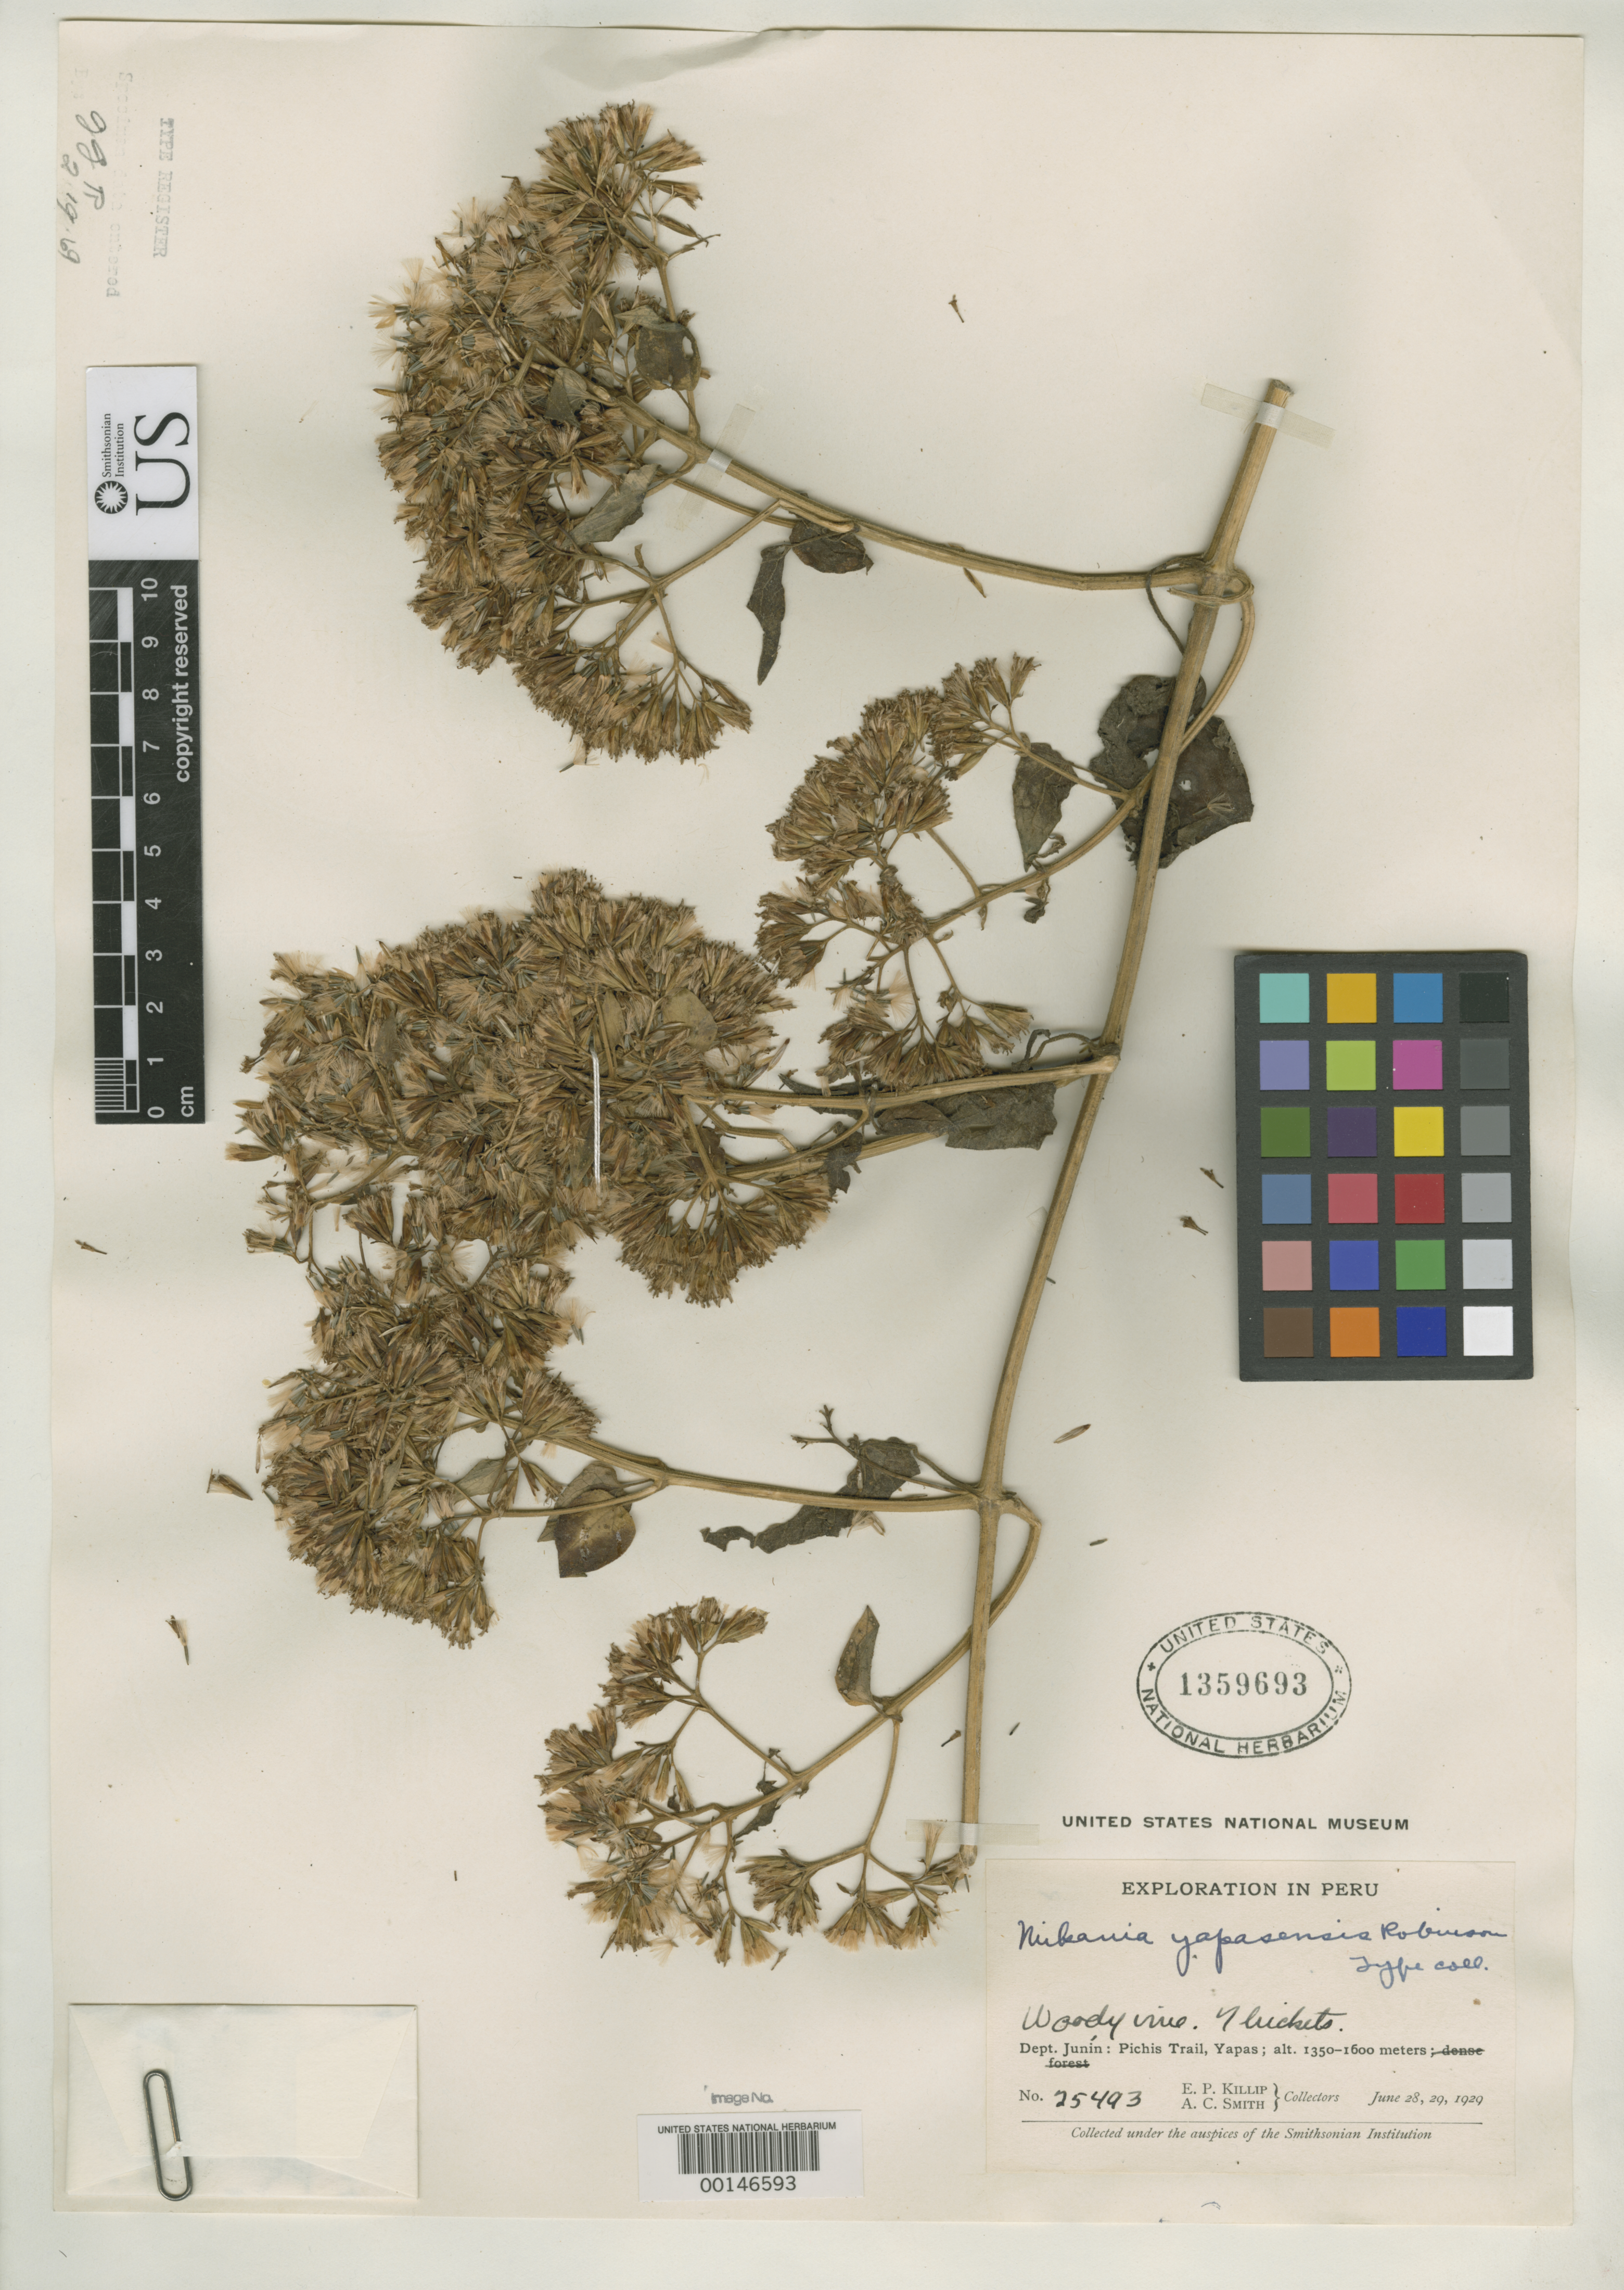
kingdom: Plantae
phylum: Tracheophyta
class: Magnoliopsida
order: Asterales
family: Asteraceae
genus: Mikania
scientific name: Mikania yapasensis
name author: B.L. Rob.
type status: Isotype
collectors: E. P. Killip & A. C. Smith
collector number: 25493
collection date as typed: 28 Jun 1929 to 29 Jun 1929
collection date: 1929-06-28/1929-06-29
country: Peru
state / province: Junín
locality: Pichis Trail.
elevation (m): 1350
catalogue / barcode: US 1359693